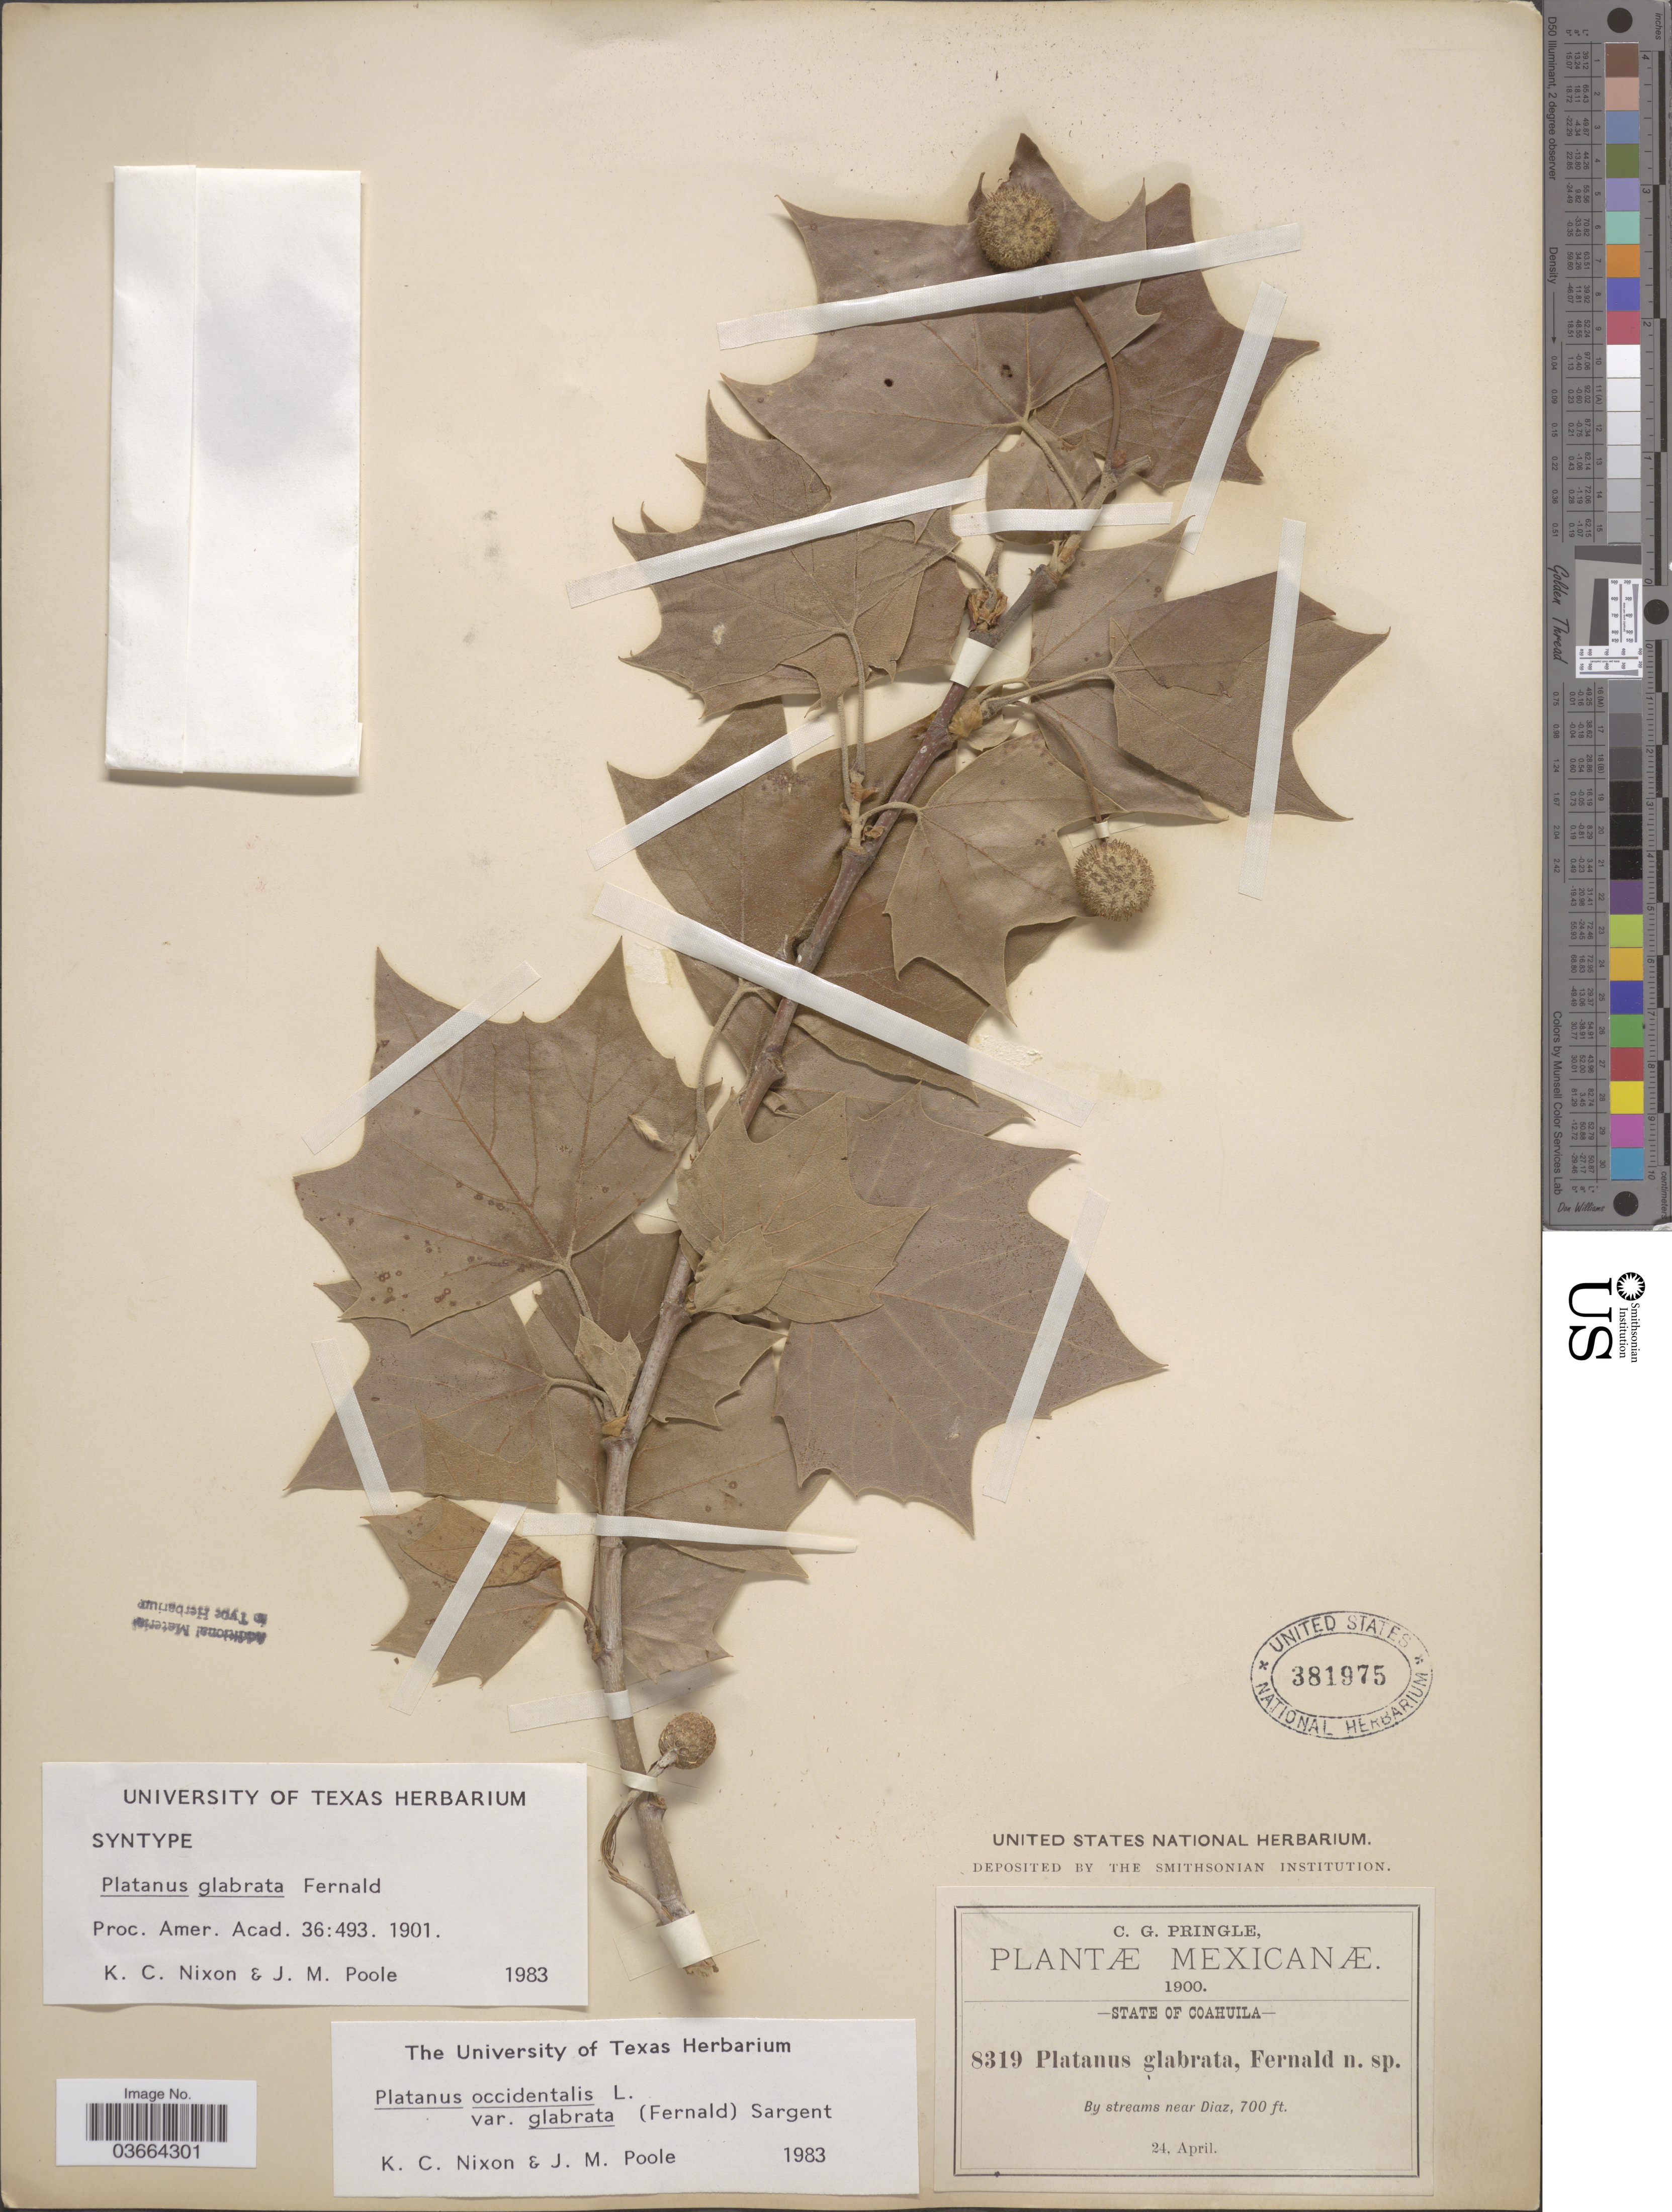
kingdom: Plantae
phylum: Tracheophyta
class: Magnoliopsida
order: Proteales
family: Platanaceae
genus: Platanus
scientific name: Platanus occidentalis var. glabrata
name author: (Fernald) Sarg.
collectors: C. G. Pringle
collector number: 8319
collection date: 1900-04-24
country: Mexico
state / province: Coahuila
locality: By streams near Diaz.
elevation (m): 213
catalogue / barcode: US 381975